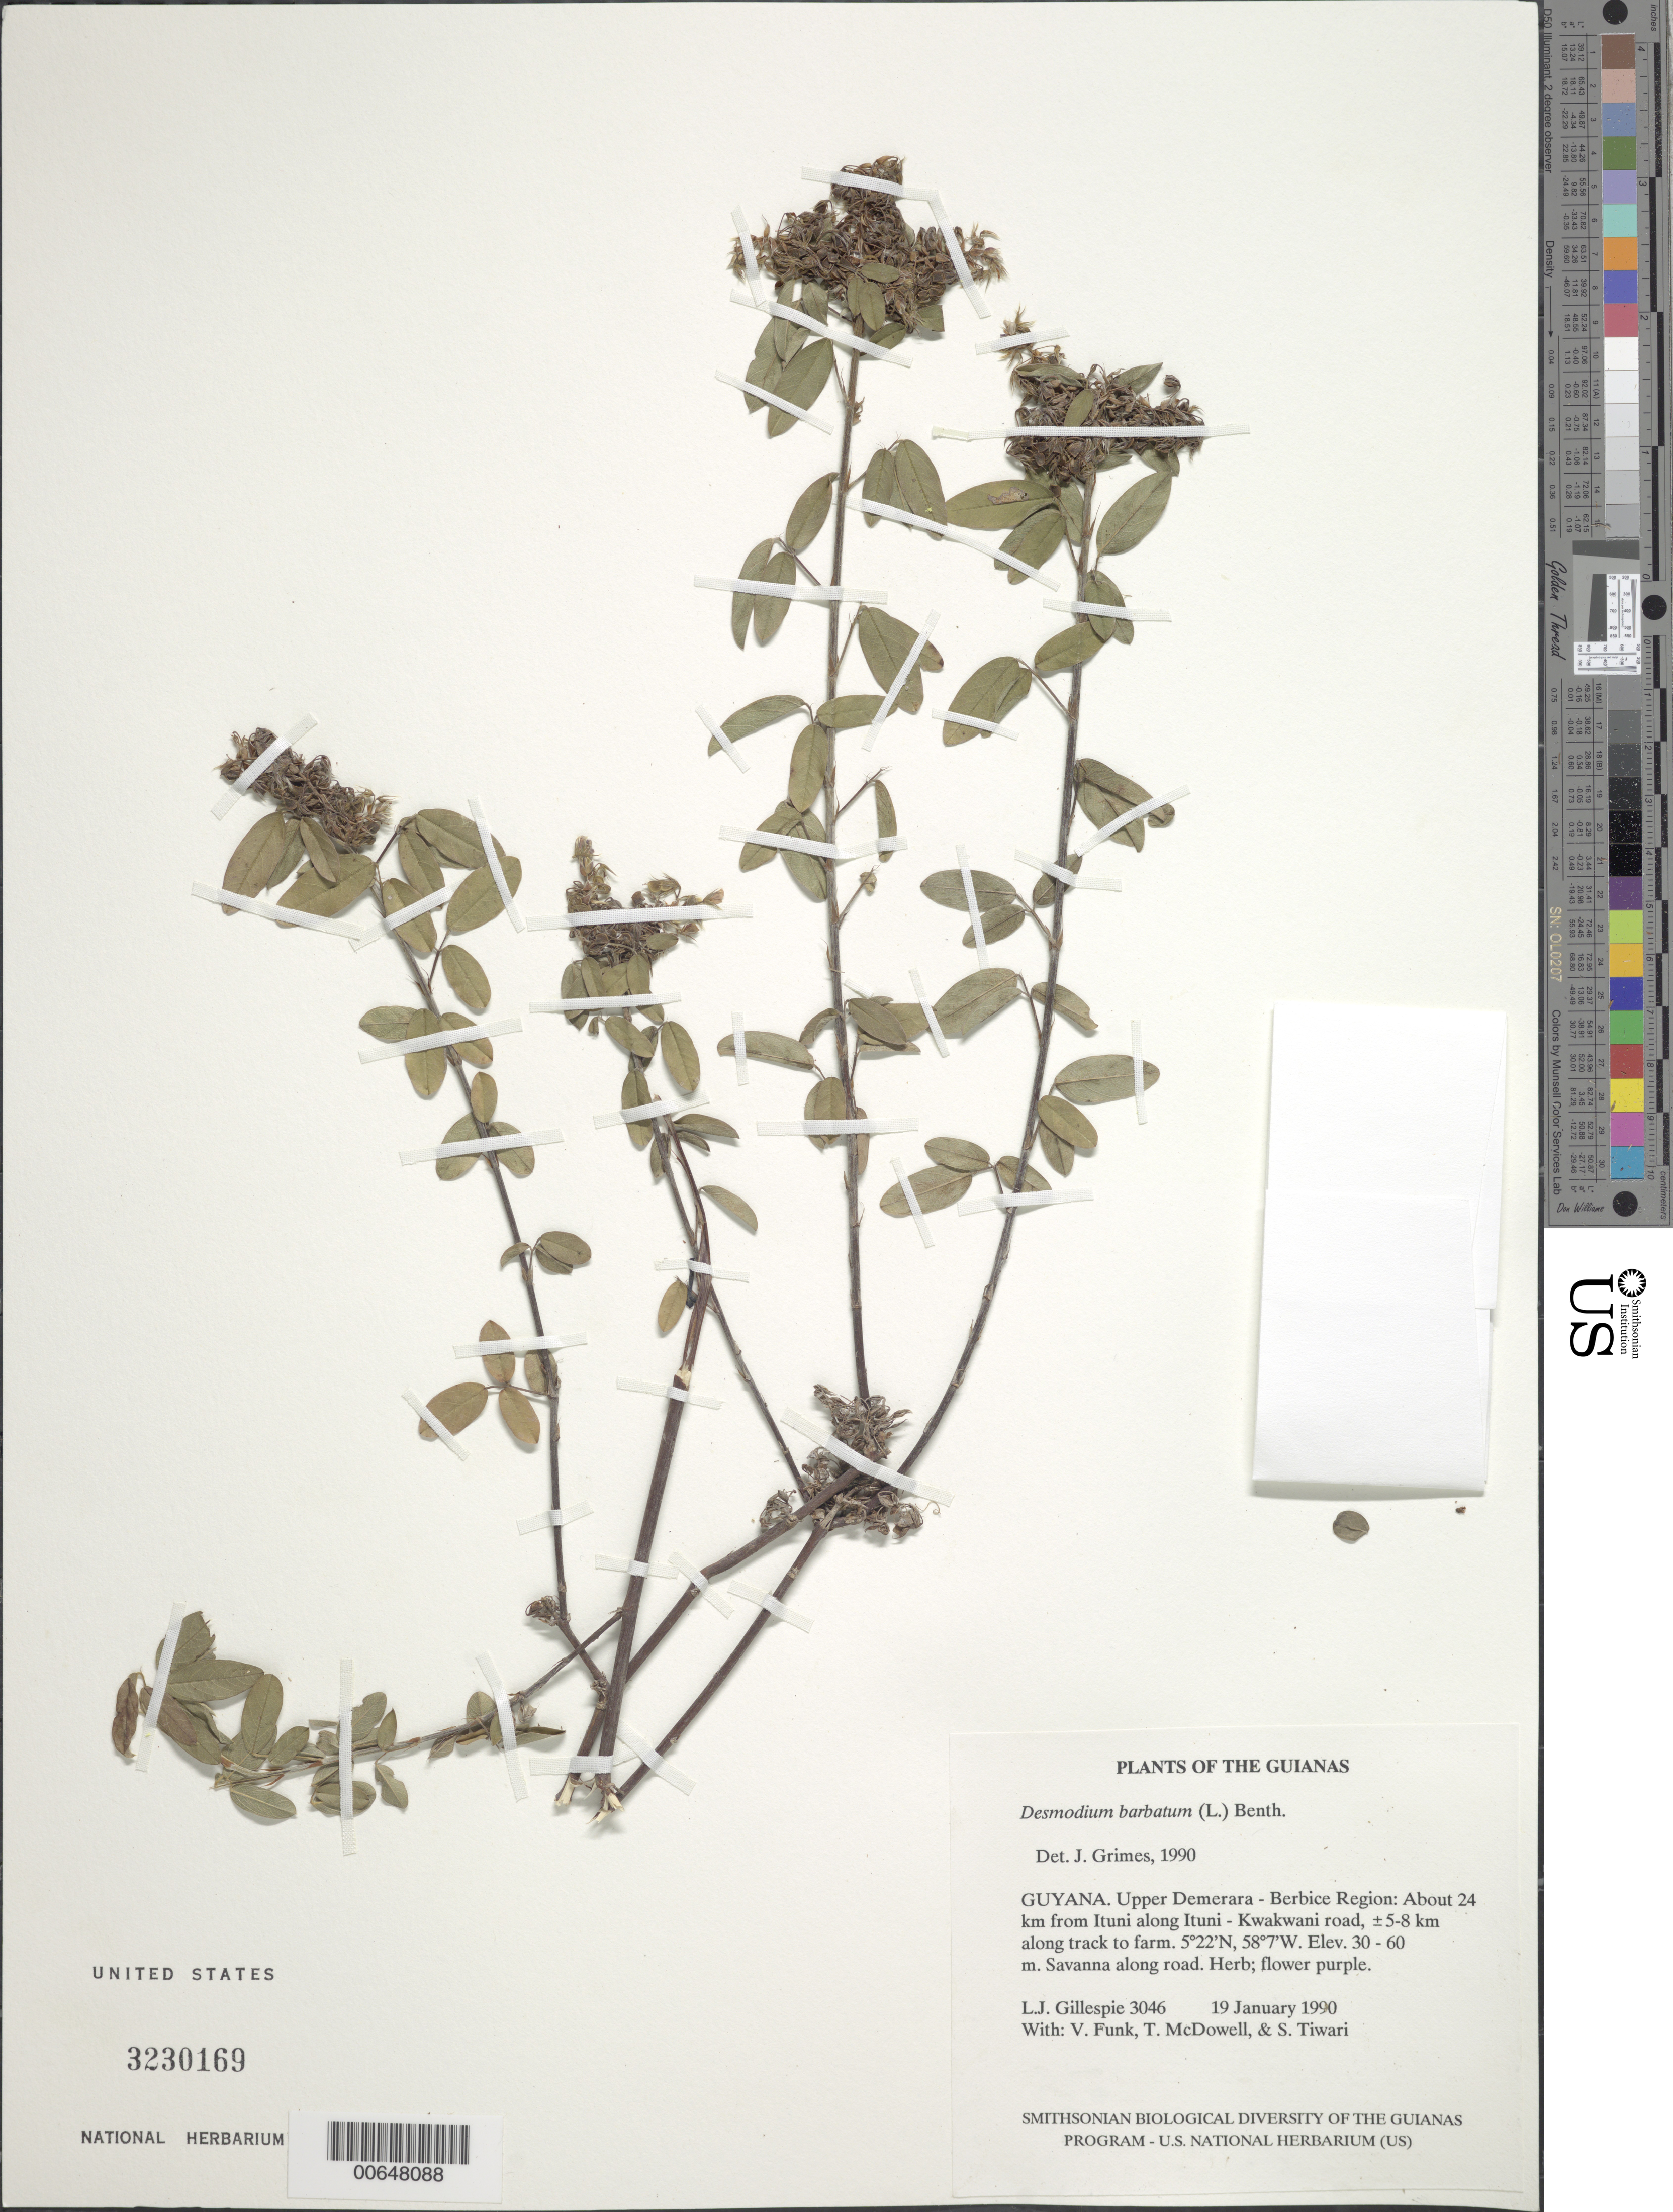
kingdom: Plantae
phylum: Tracheophyta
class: Magnoliopsida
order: Fabales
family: Fabaceae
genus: Grona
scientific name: Grona barbata var. barbata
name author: (L.) H. Ohashi & K. Ohashi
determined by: Strong, Mark T., (BOT), Smithsonian Institution - National Museum of Natural History (UNITED STATES)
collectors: L. J. Gillespie, V. Funk, T. McDowell & S. Tiwari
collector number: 3046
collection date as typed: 19 January 1990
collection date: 1990-01-19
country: Guyana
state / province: U. Demerara-Berbice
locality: About 24 km from Ituni along Ituni - Kwakwani road, ±5-8 km along track to farm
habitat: Savanna along road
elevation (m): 30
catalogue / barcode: US 3230169